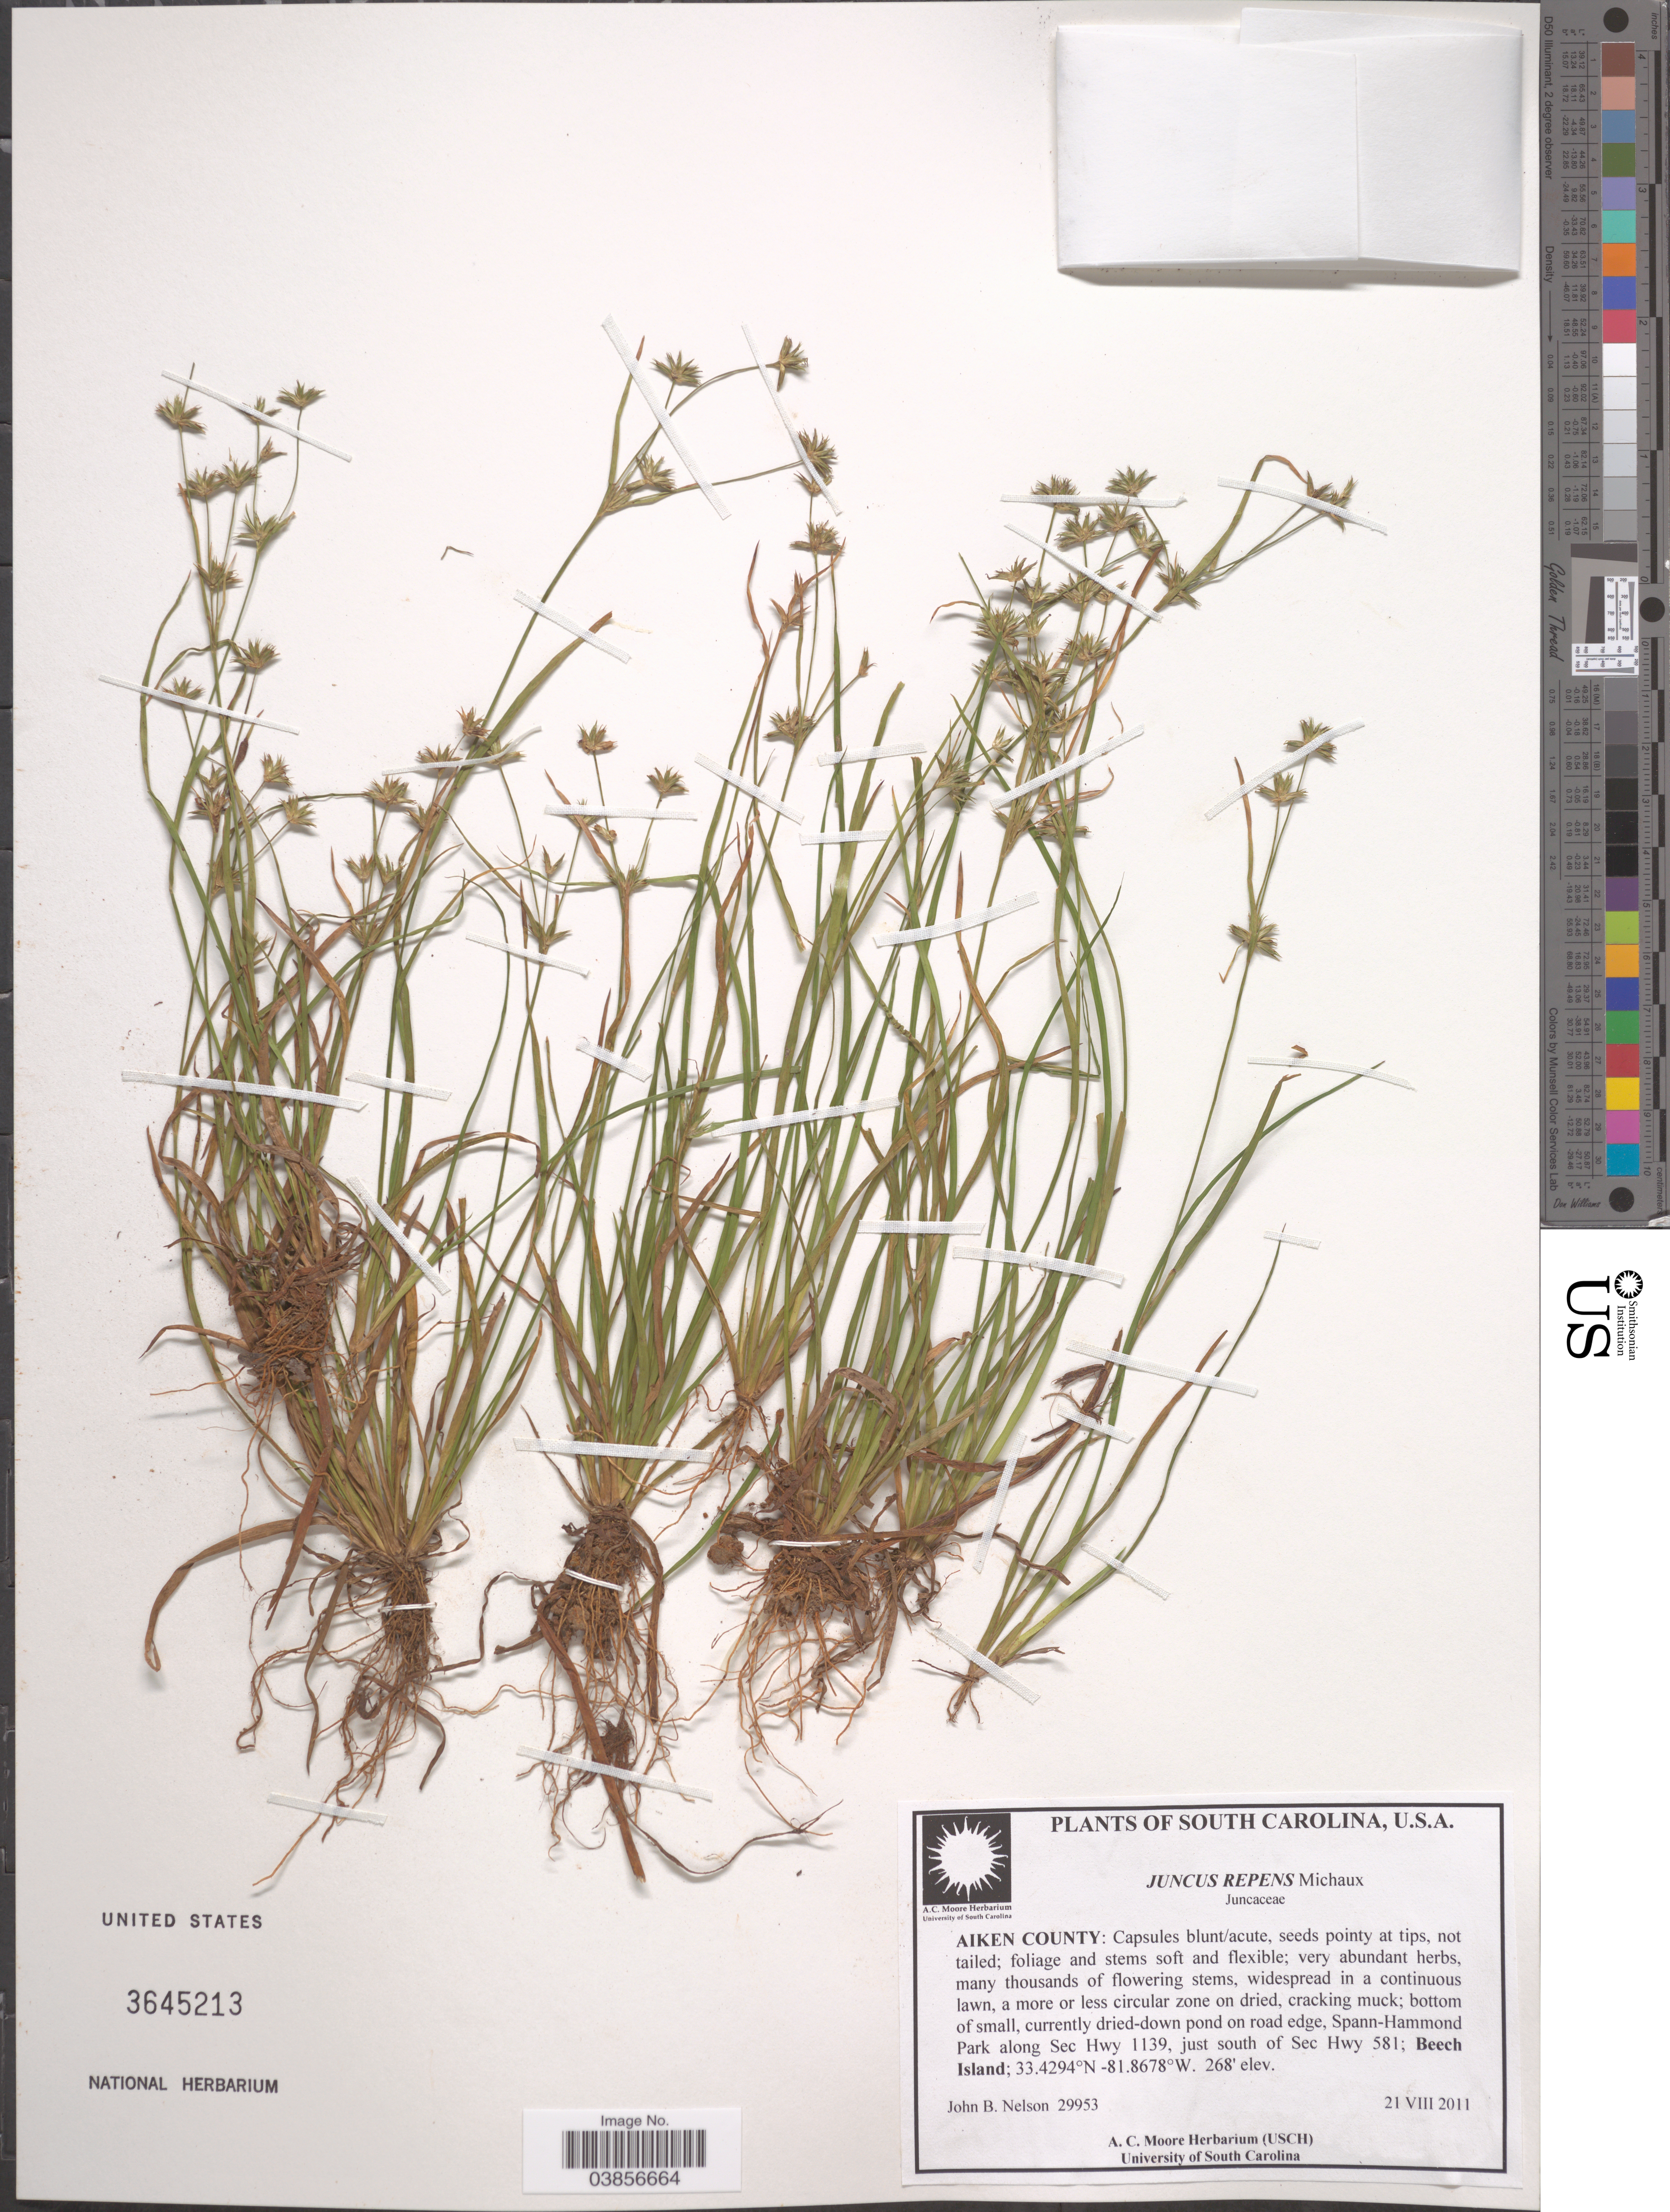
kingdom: Plantae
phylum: Tracheophyta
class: Liliopsida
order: Poales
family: Juncaceae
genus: Juncus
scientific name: Juncus repens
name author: Michx.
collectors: J. B. Nelson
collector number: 29953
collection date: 2011-08-21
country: United States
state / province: South Carolina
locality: Aiken County: Spann-Hammond Park along Sec Hwy 1139, just south of Sec Hwy 581; Beech Island.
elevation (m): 82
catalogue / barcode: US 3645213